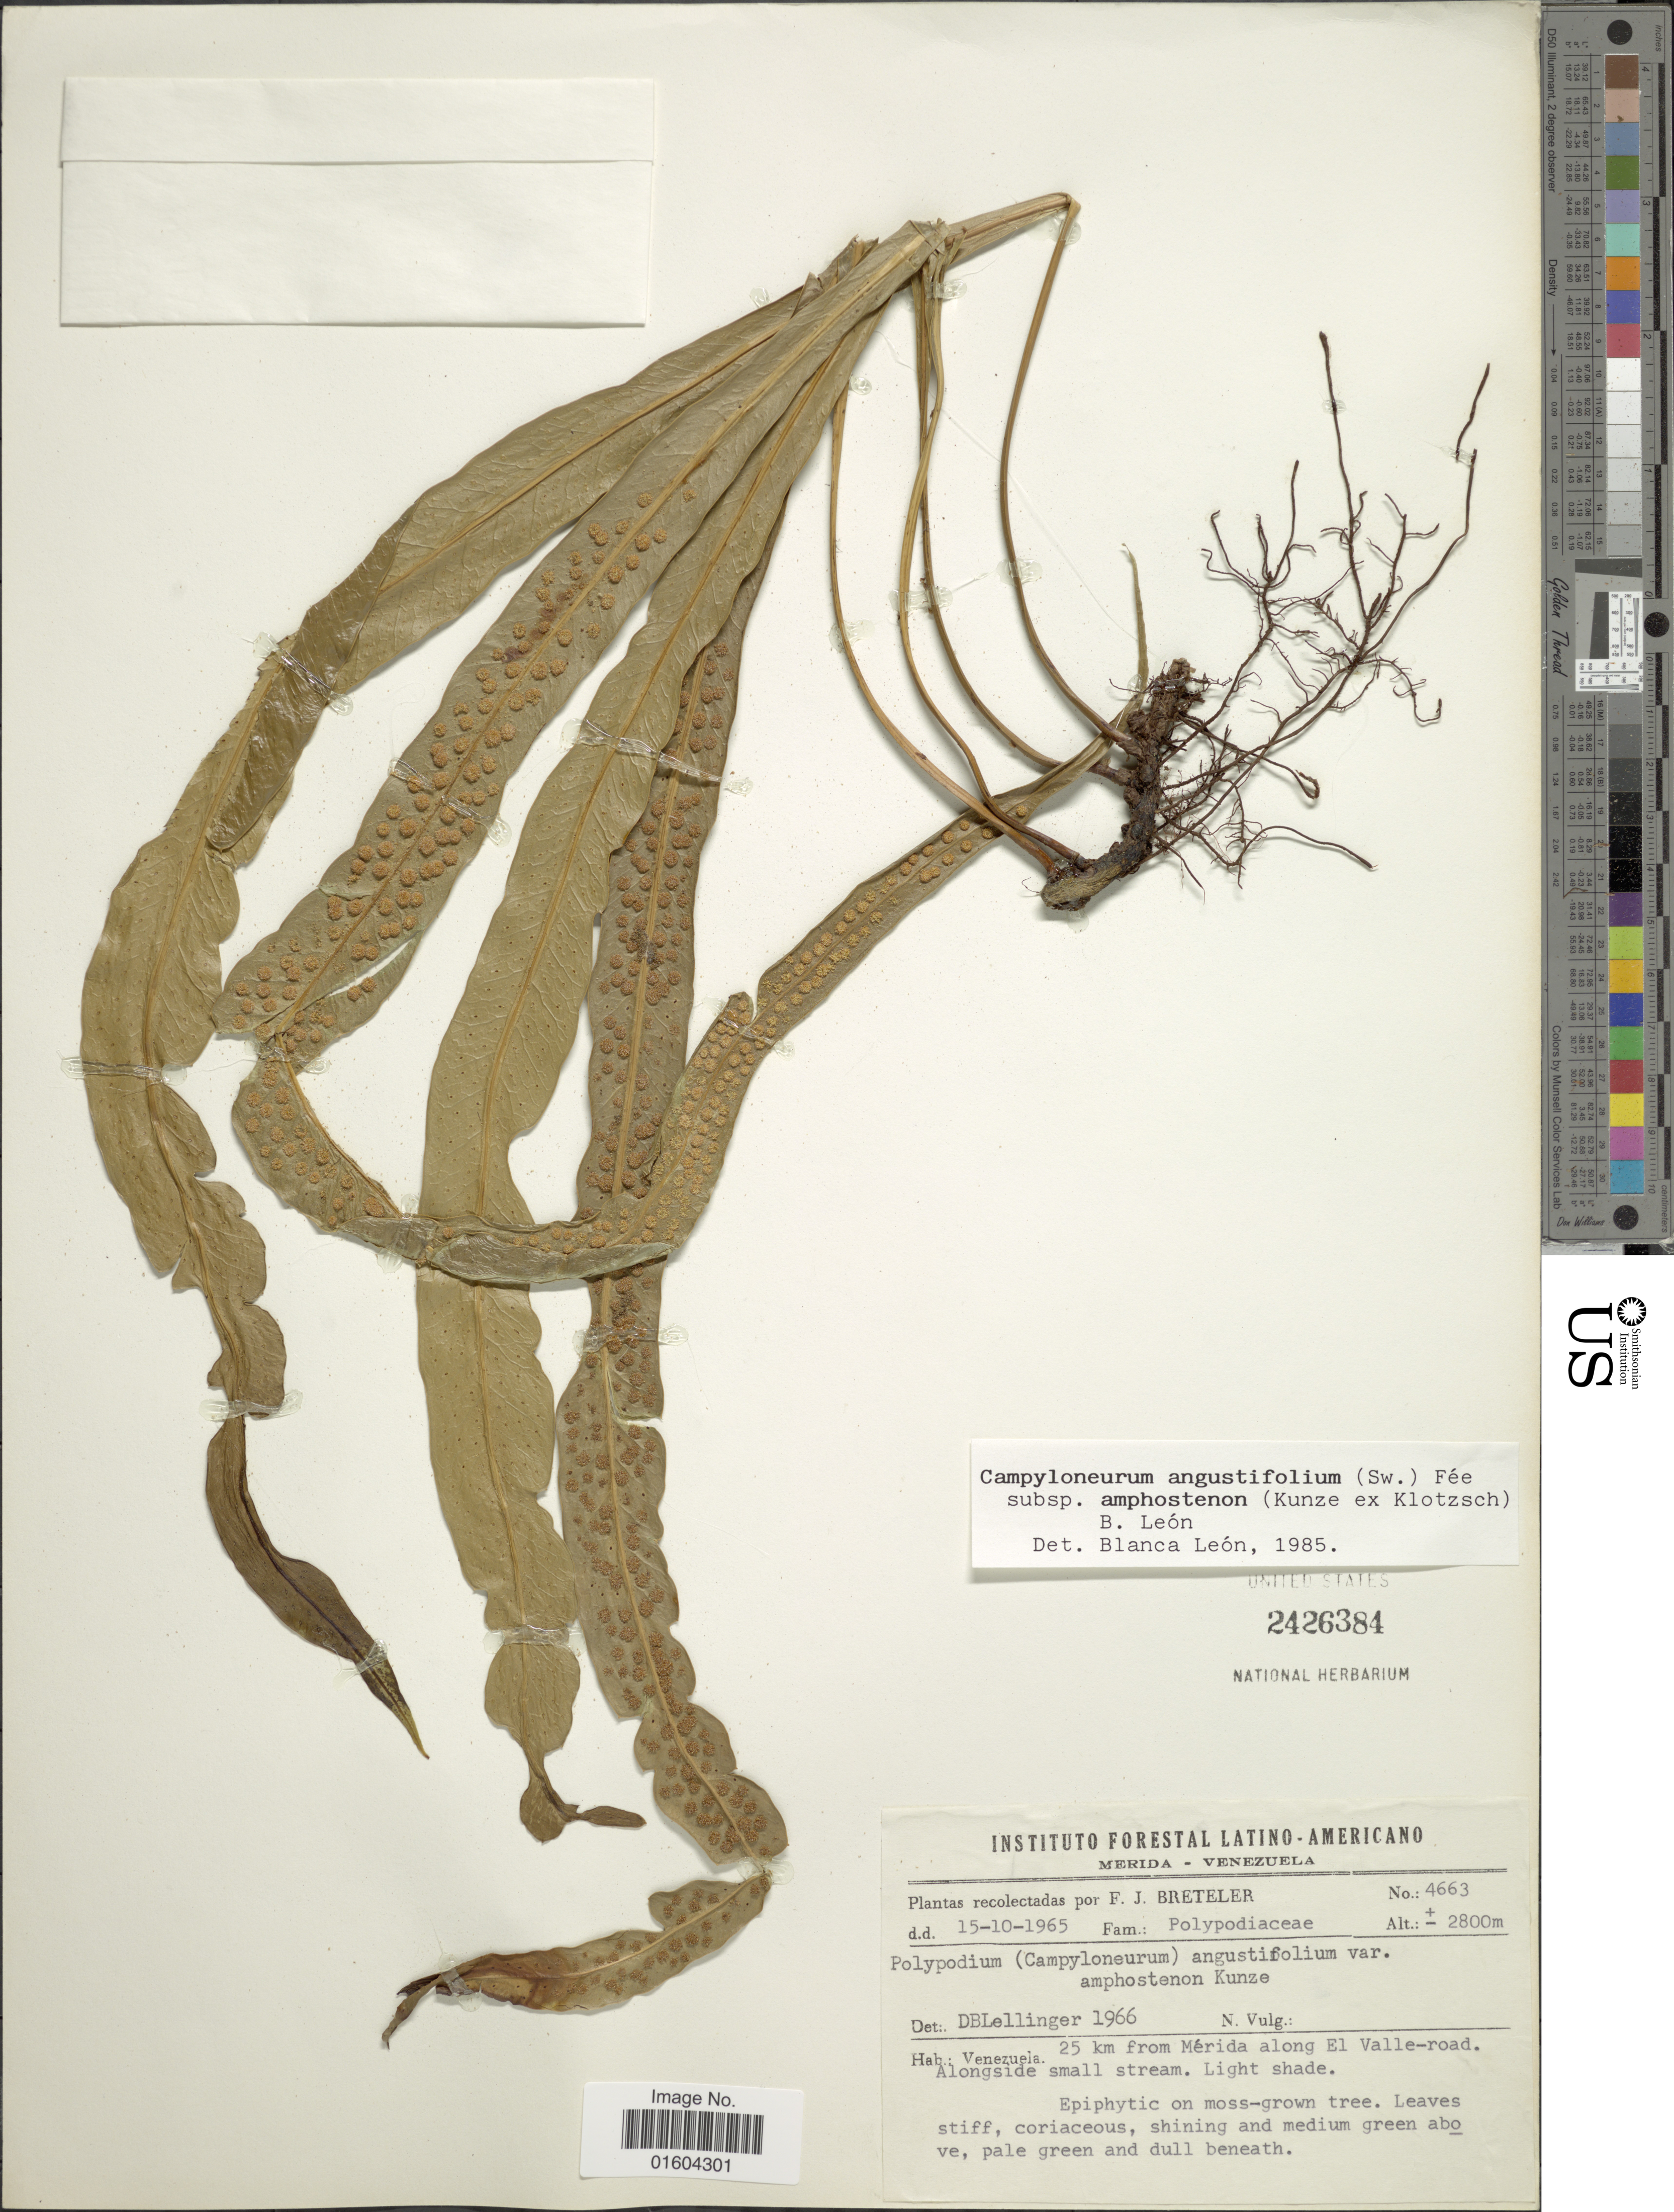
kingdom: Plantae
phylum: Tracheophyta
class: Polypodiopsida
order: Polypodiales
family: Polypodiaceae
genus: Campyloneurum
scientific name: Campyloneurum densifolium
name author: (Hieron.) Lellinger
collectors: F. J. Breteler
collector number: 4663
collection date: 1965-10-15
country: Venezuela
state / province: Mérida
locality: Venezuela. 25 km from Merida along El Valle-road. Alongside small stream.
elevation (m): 2800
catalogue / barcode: US 2426384